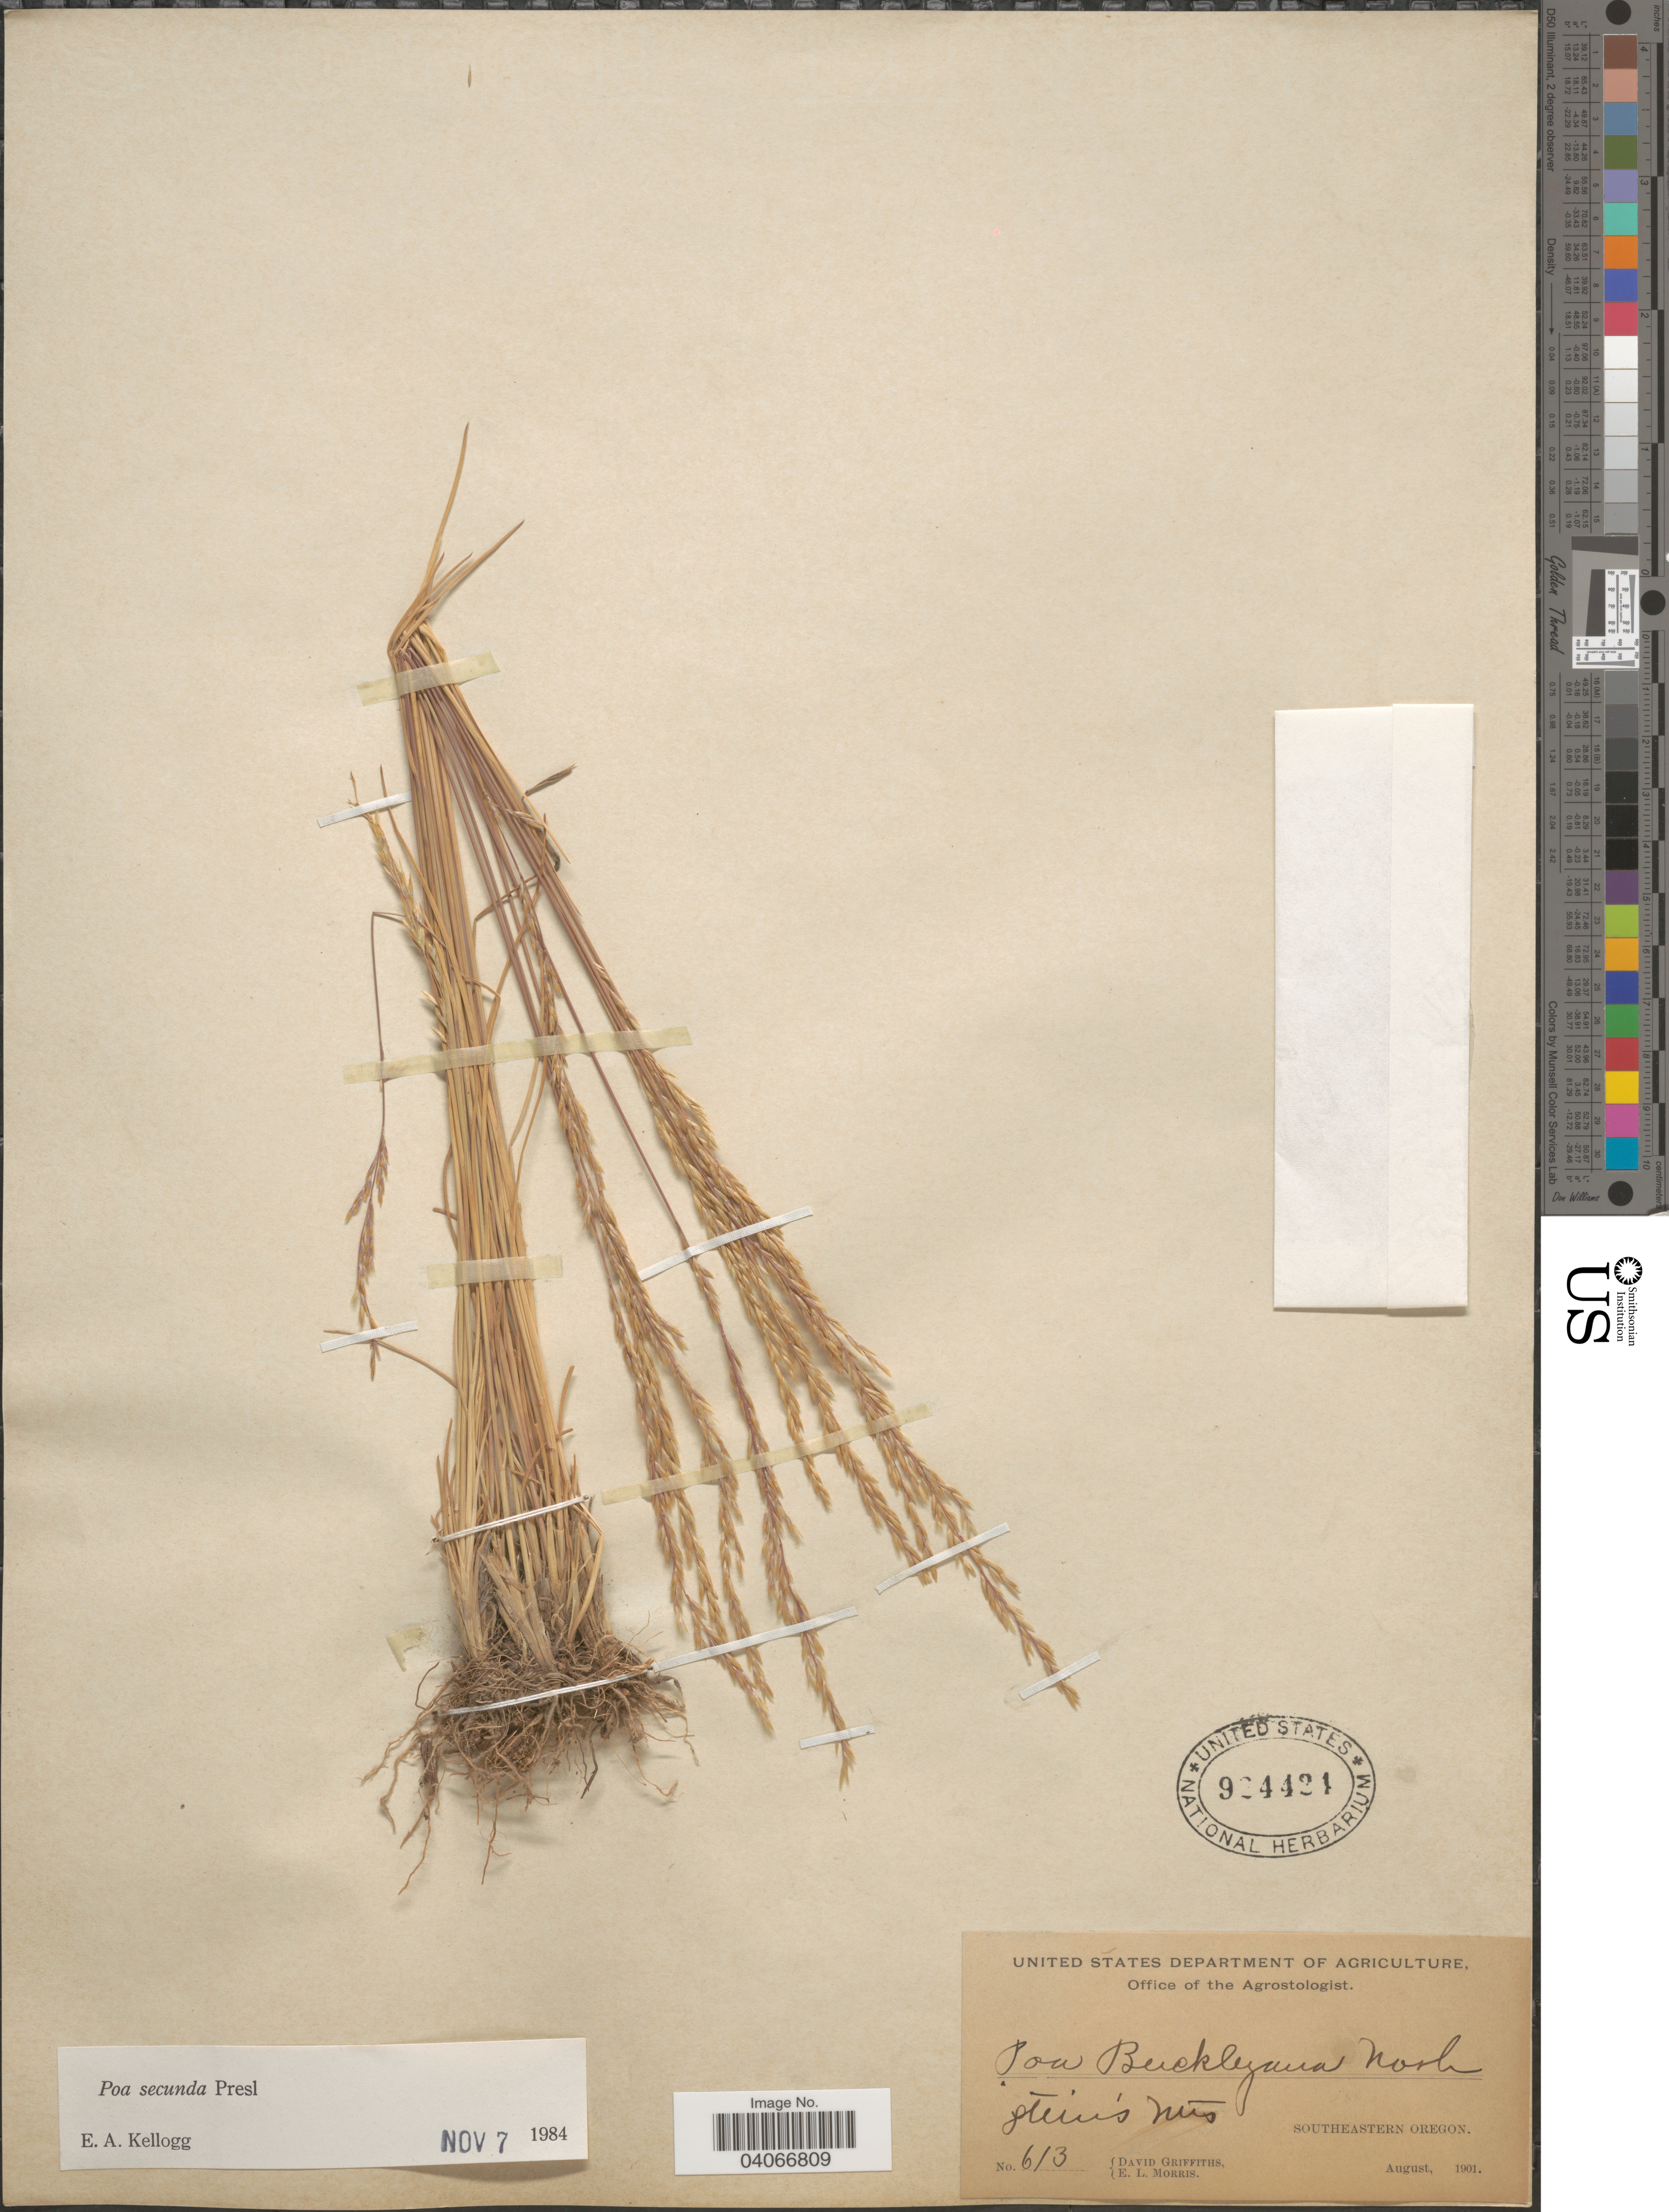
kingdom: Plantae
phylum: Tracheophyta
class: Liliopsida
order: Poales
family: Poaceae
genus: Poa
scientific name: Poa secunda subsp. secunda var. scabrella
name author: (Thurb.) Soreng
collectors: D. Griffiths & E. Morris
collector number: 613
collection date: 1901-08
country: United States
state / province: Oregon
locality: Stein's Mts. Southeastern Oregon.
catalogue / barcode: US 924421